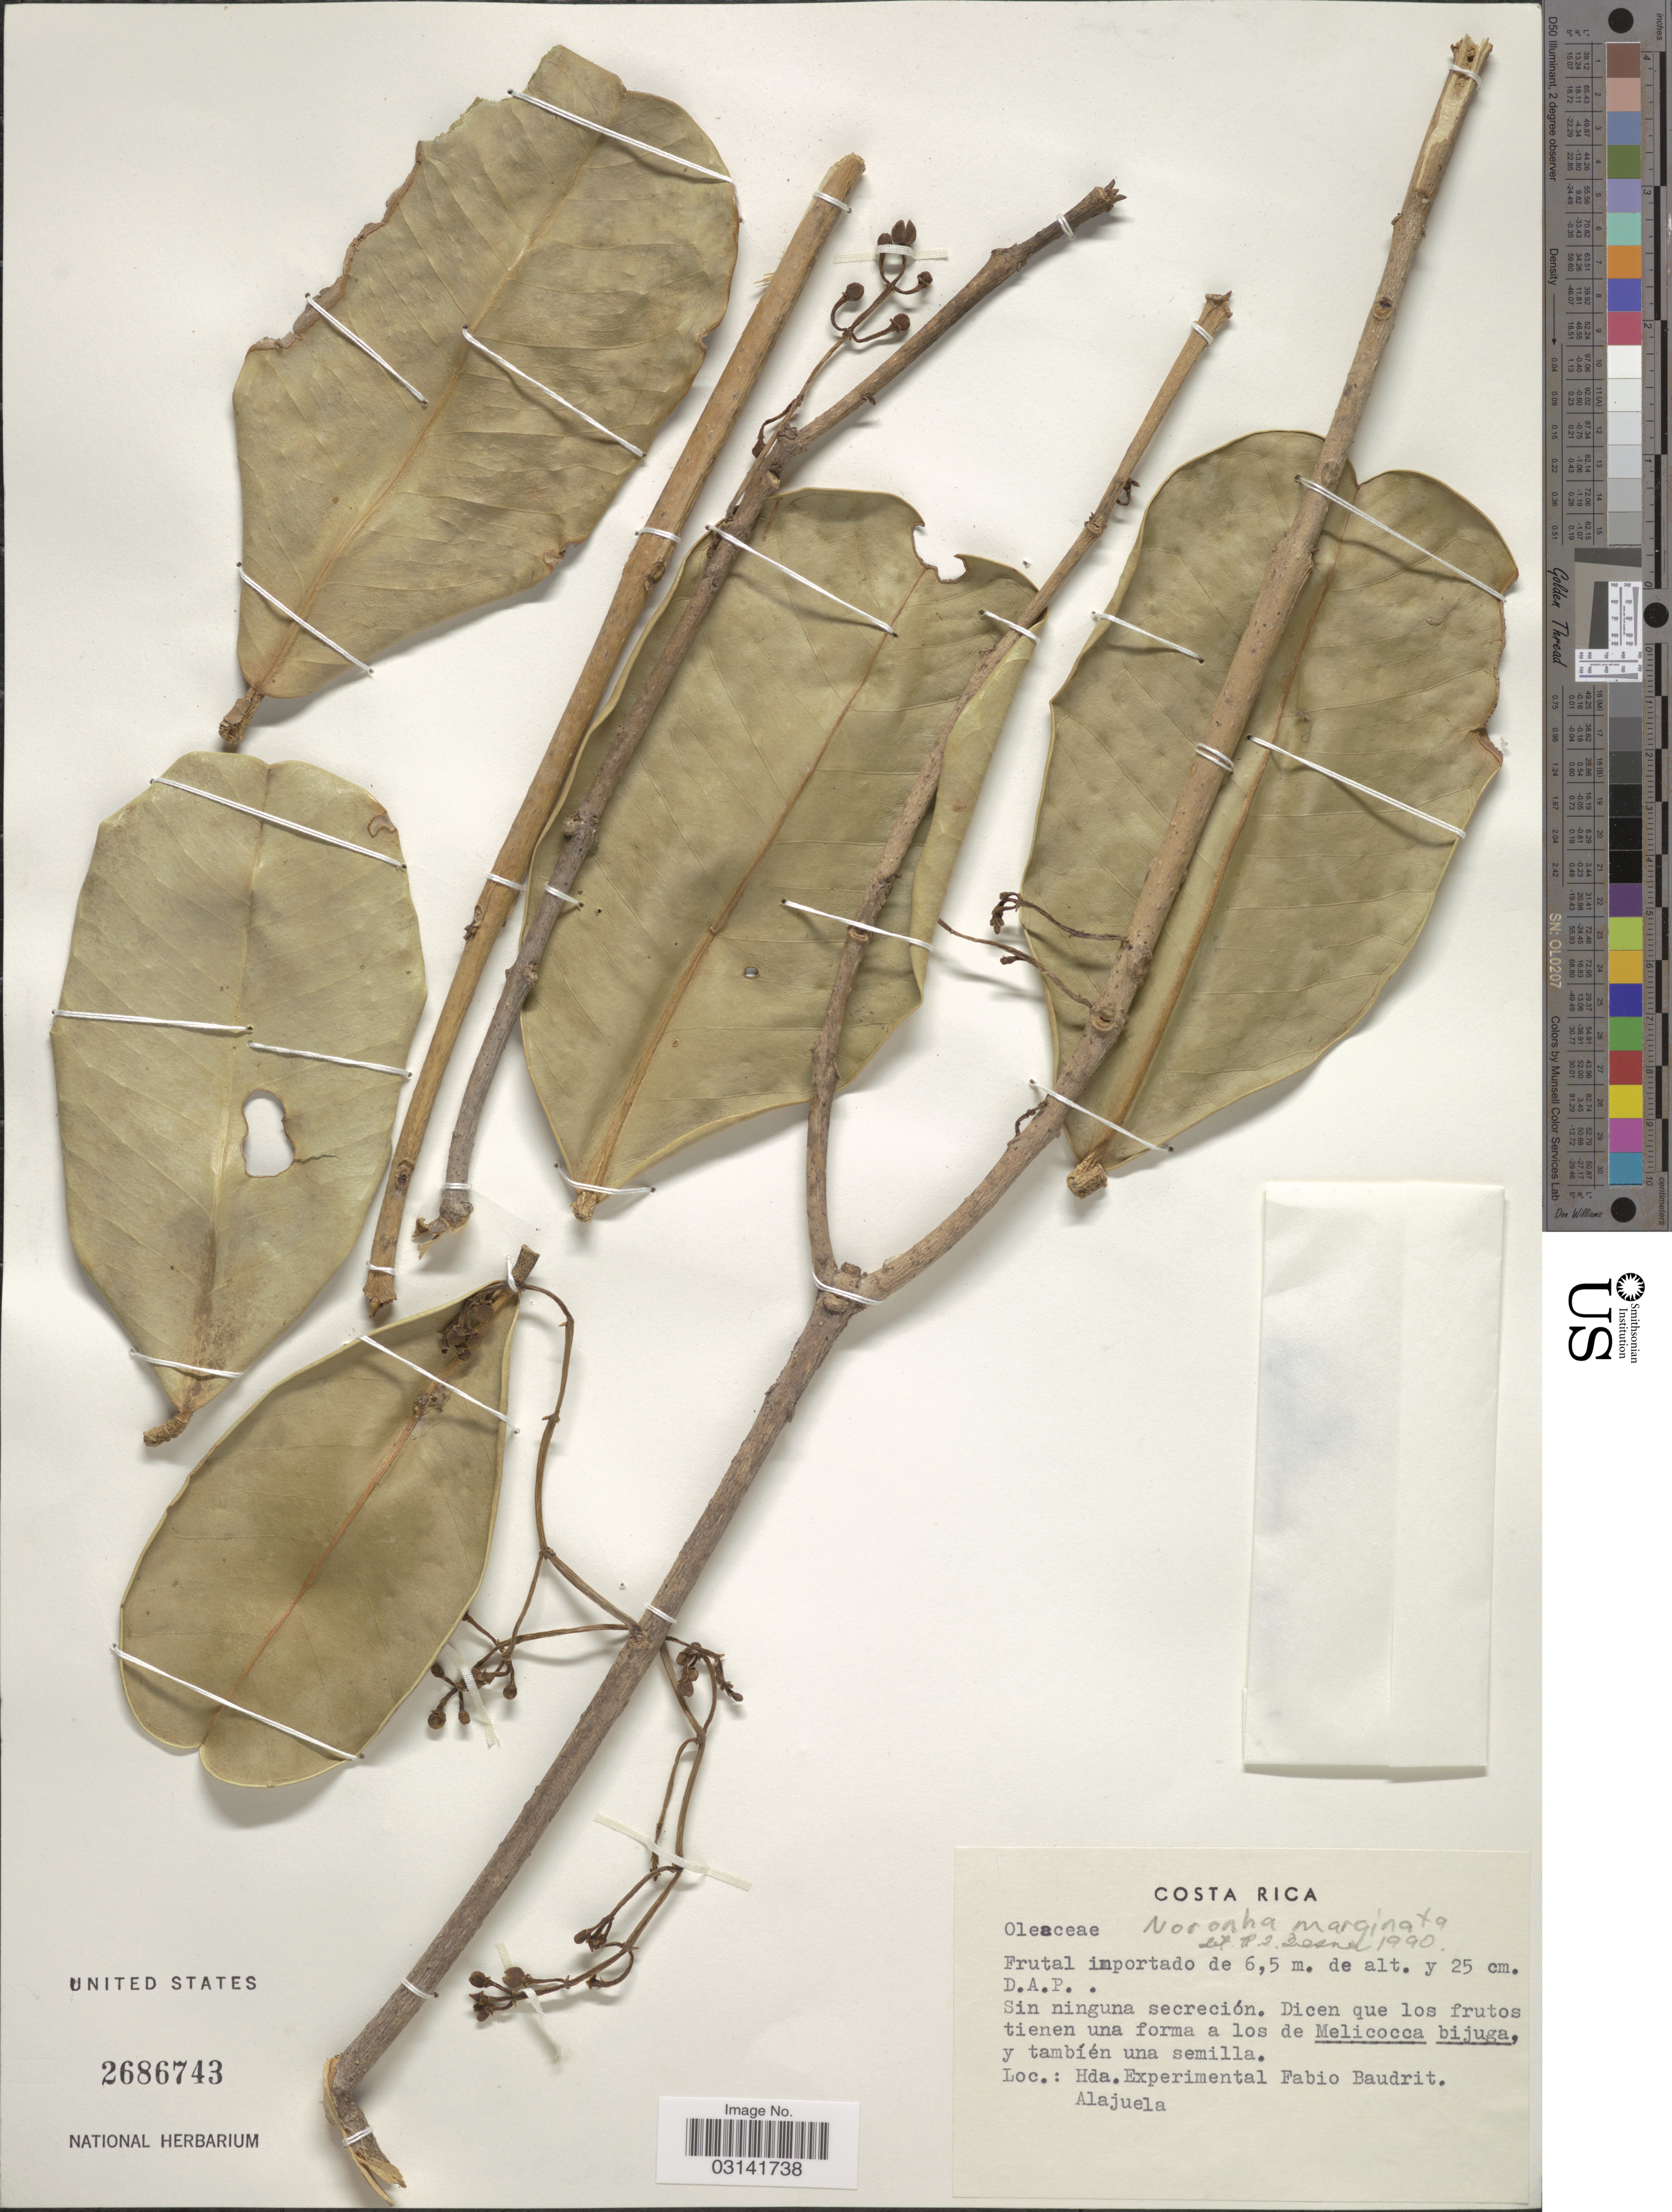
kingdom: Plantae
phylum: Tracheophyta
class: Magnoliopsida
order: Lamiales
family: Oleaceae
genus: Noronhia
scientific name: Noronhia marginata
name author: Thouars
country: Costa Rica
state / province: Alajuela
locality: Hda. Experimental Fabio Baudrit.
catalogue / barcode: US 2684743